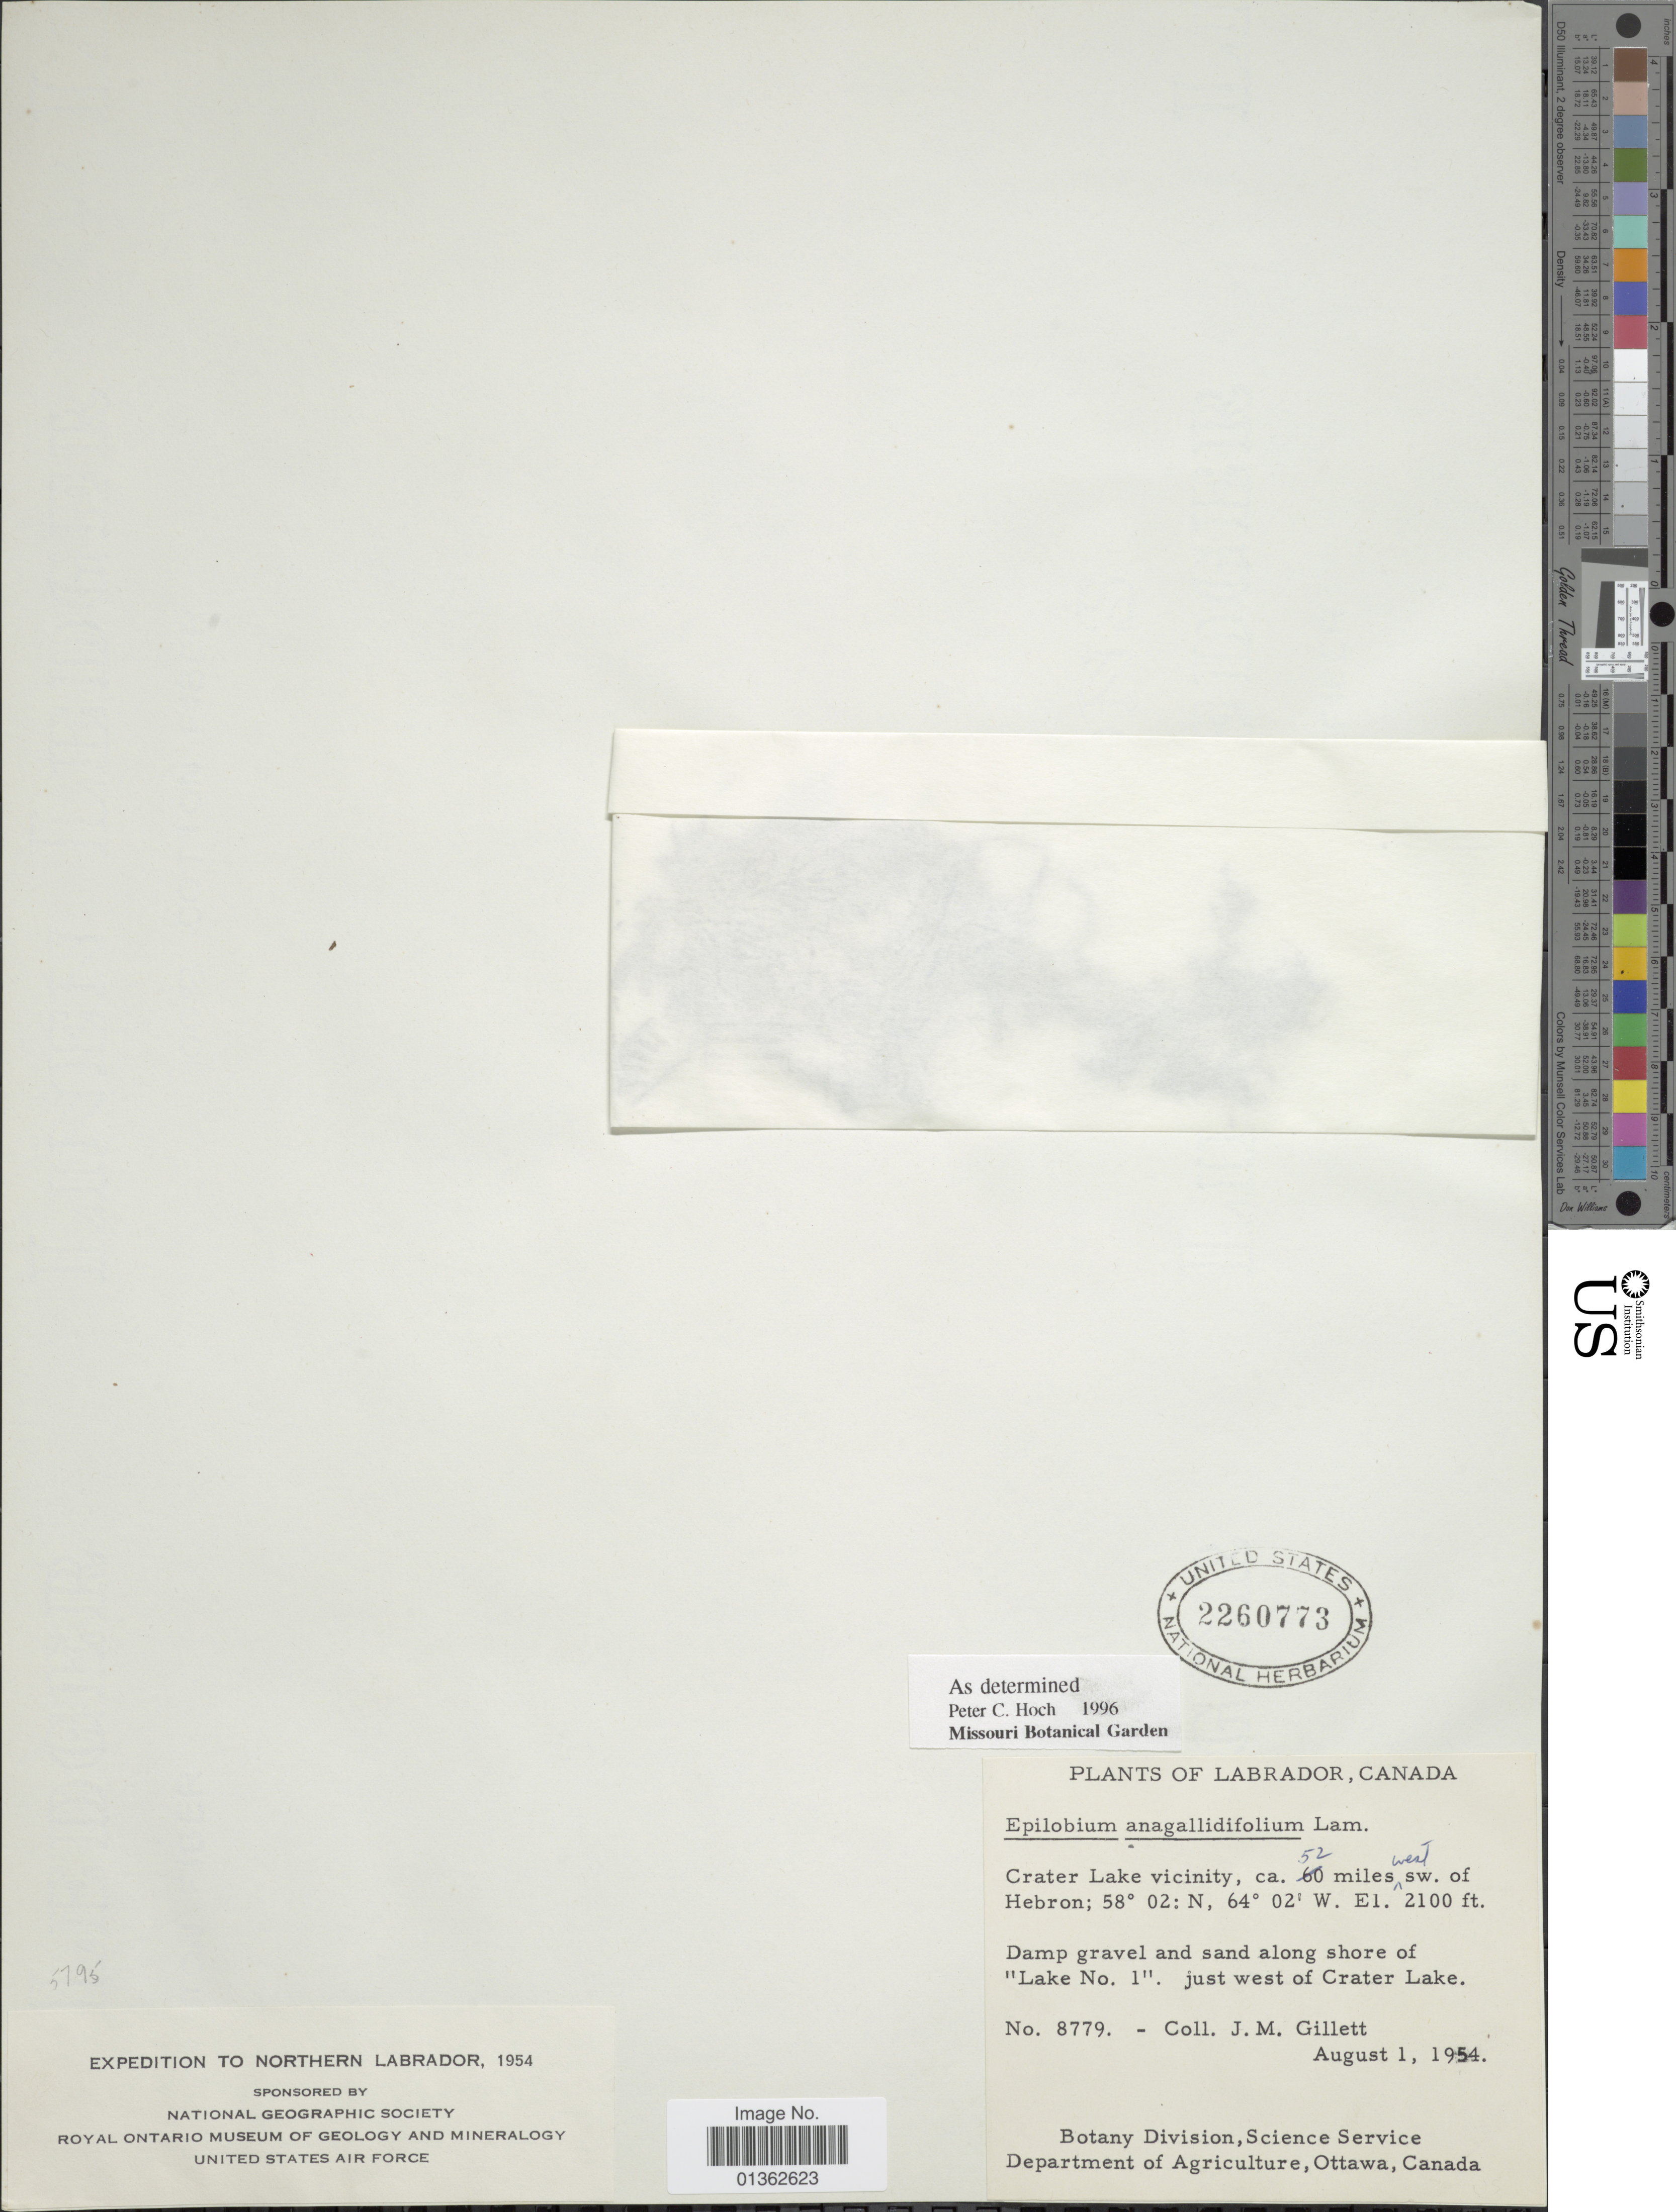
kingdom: Plantae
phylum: Tracheophyta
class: Magnoliopsida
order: Myrtales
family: Onagraceae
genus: Epilobium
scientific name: Epilobium anagallidifolium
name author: Lam.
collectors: J. M. Gillett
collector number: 8779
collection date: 1954-08-01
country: Canada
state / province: Newfoundland and Labrador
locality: Labrador. Crater Lake vicinity, ca. 52 miles west sw. of Hebron.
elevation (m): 640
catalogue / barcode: US 2260773